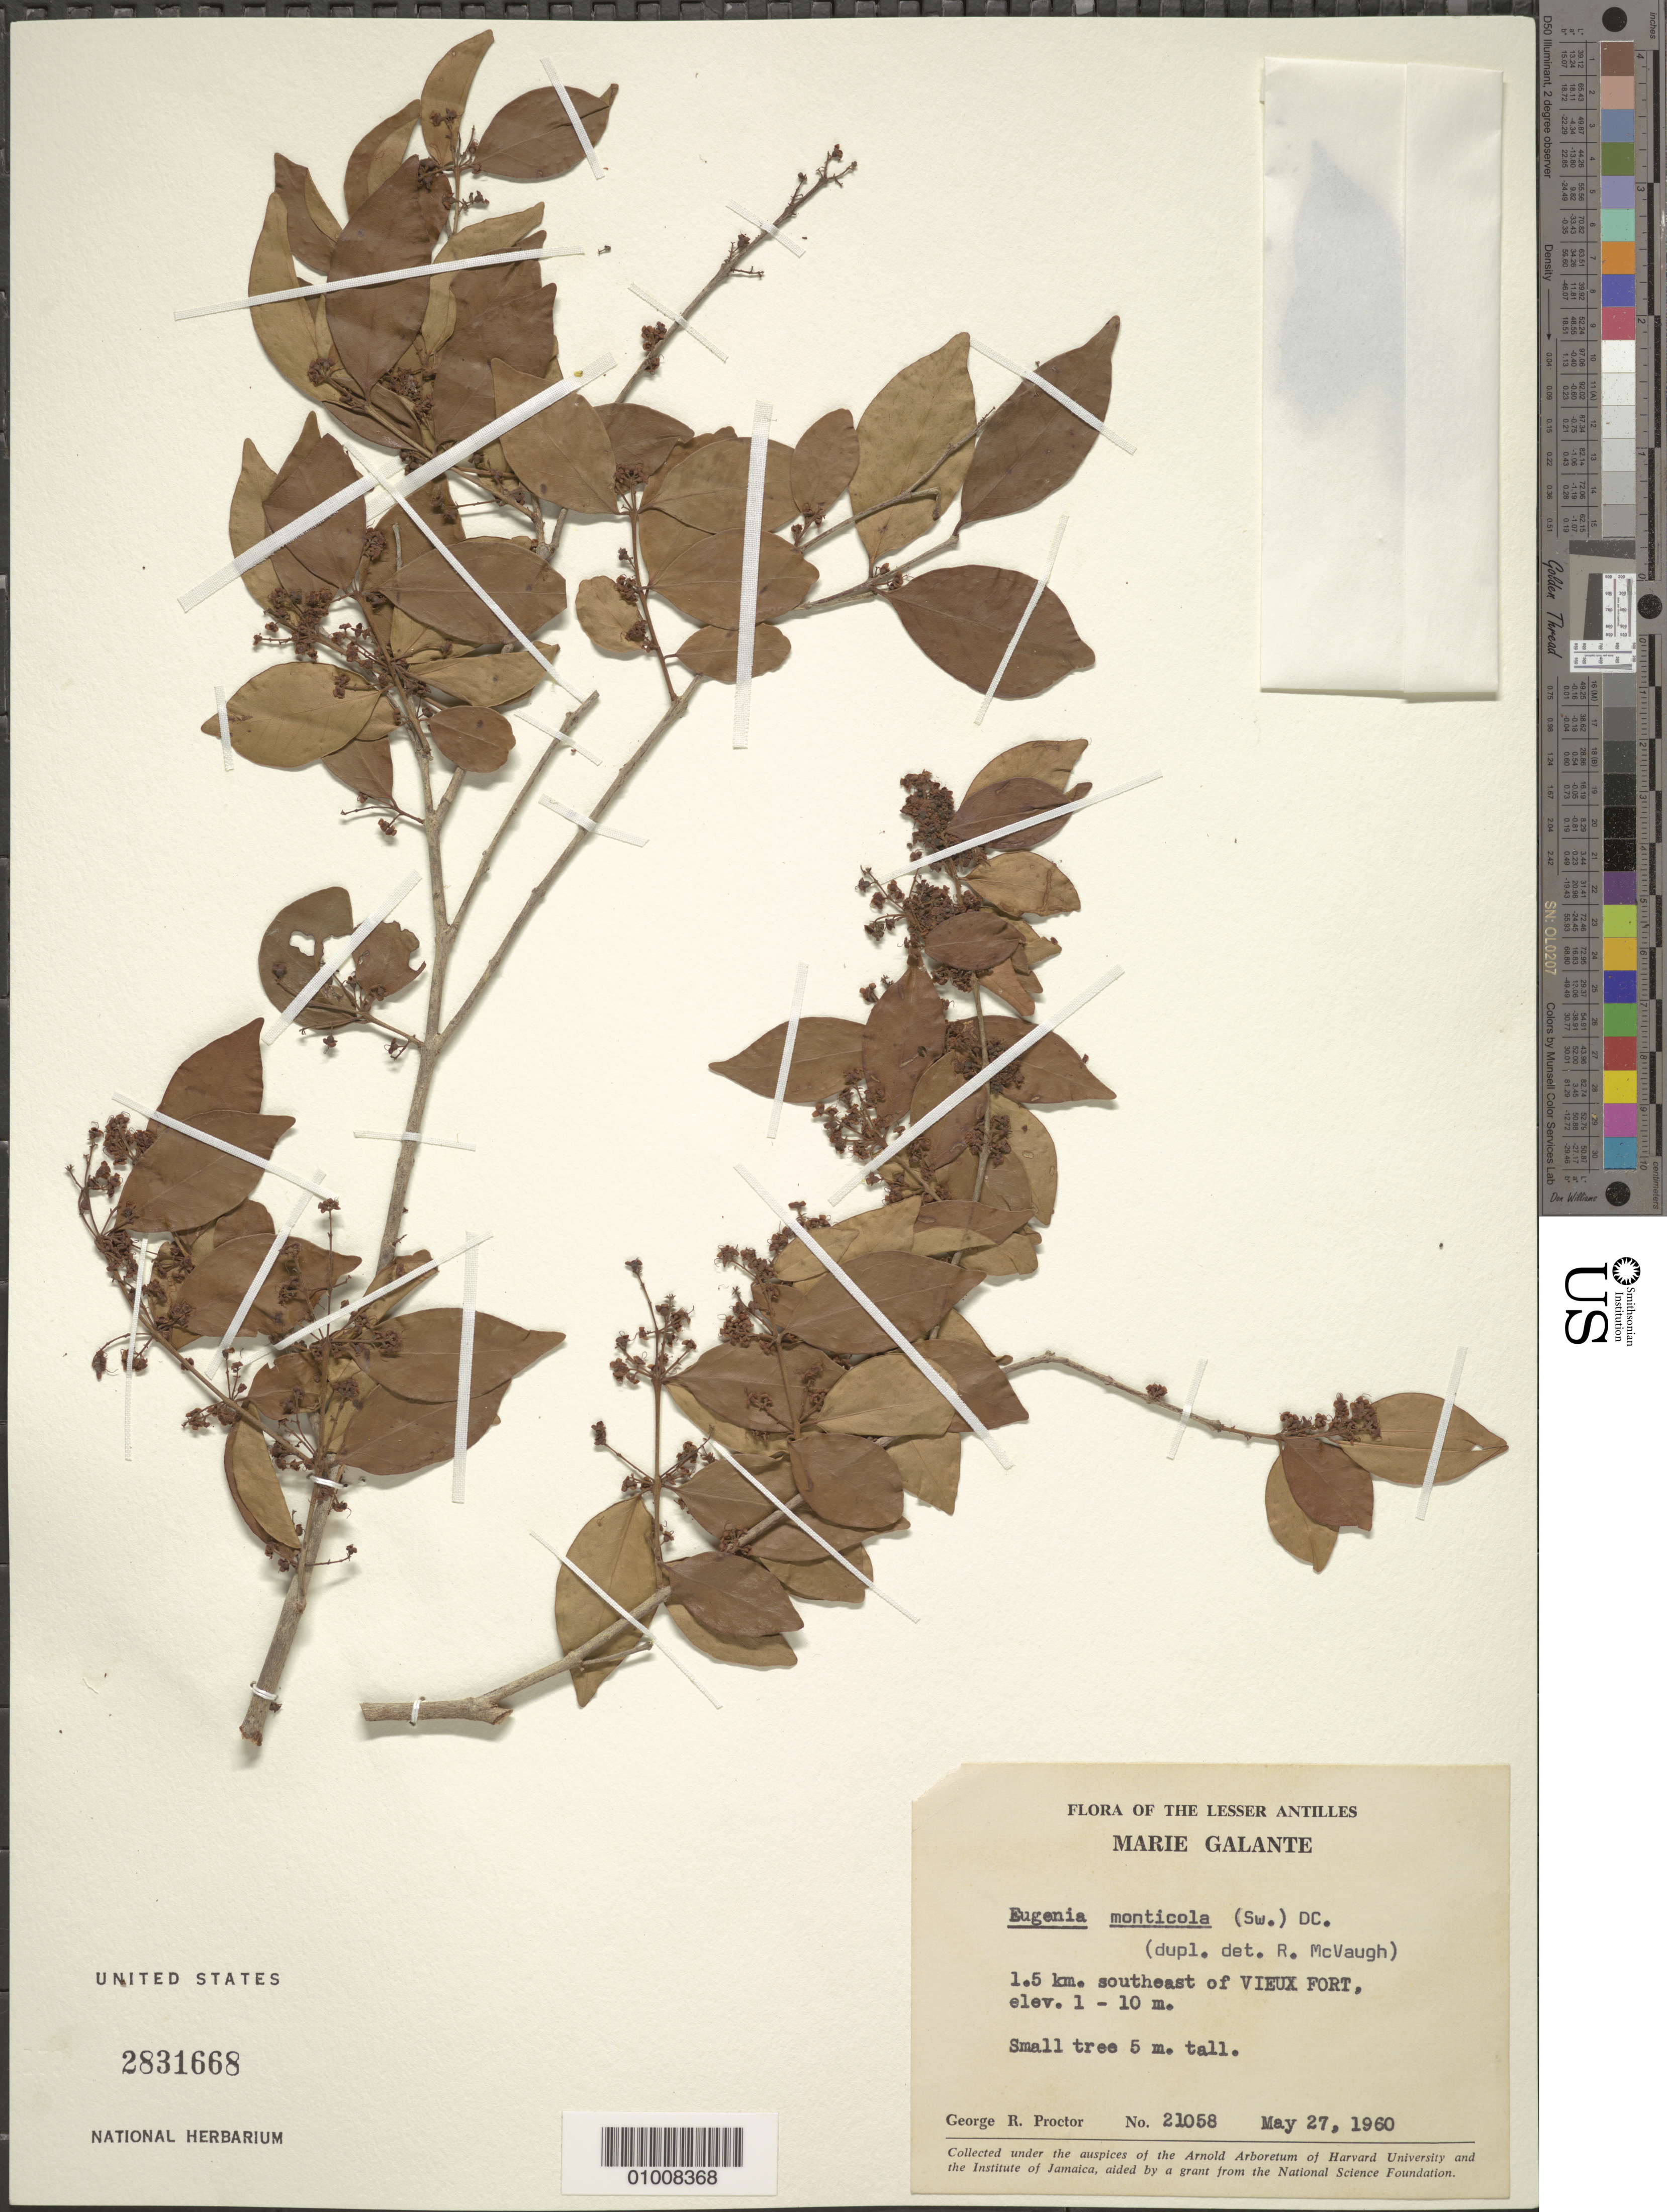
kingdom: Plantae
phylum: Tracheophyta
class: Magnoliopsida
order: Myrtales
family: Myrtaceae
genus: Eugenia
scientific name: Eugenia monticola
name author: (Sw.) DC.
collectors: G. R. Proctor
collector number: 21058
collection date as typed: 27 May 1960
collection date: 1960-05-27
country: Guadeloupe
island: Marie Galante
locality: Southeast of Vieux Fort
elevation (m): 1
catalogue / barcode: US 2831668